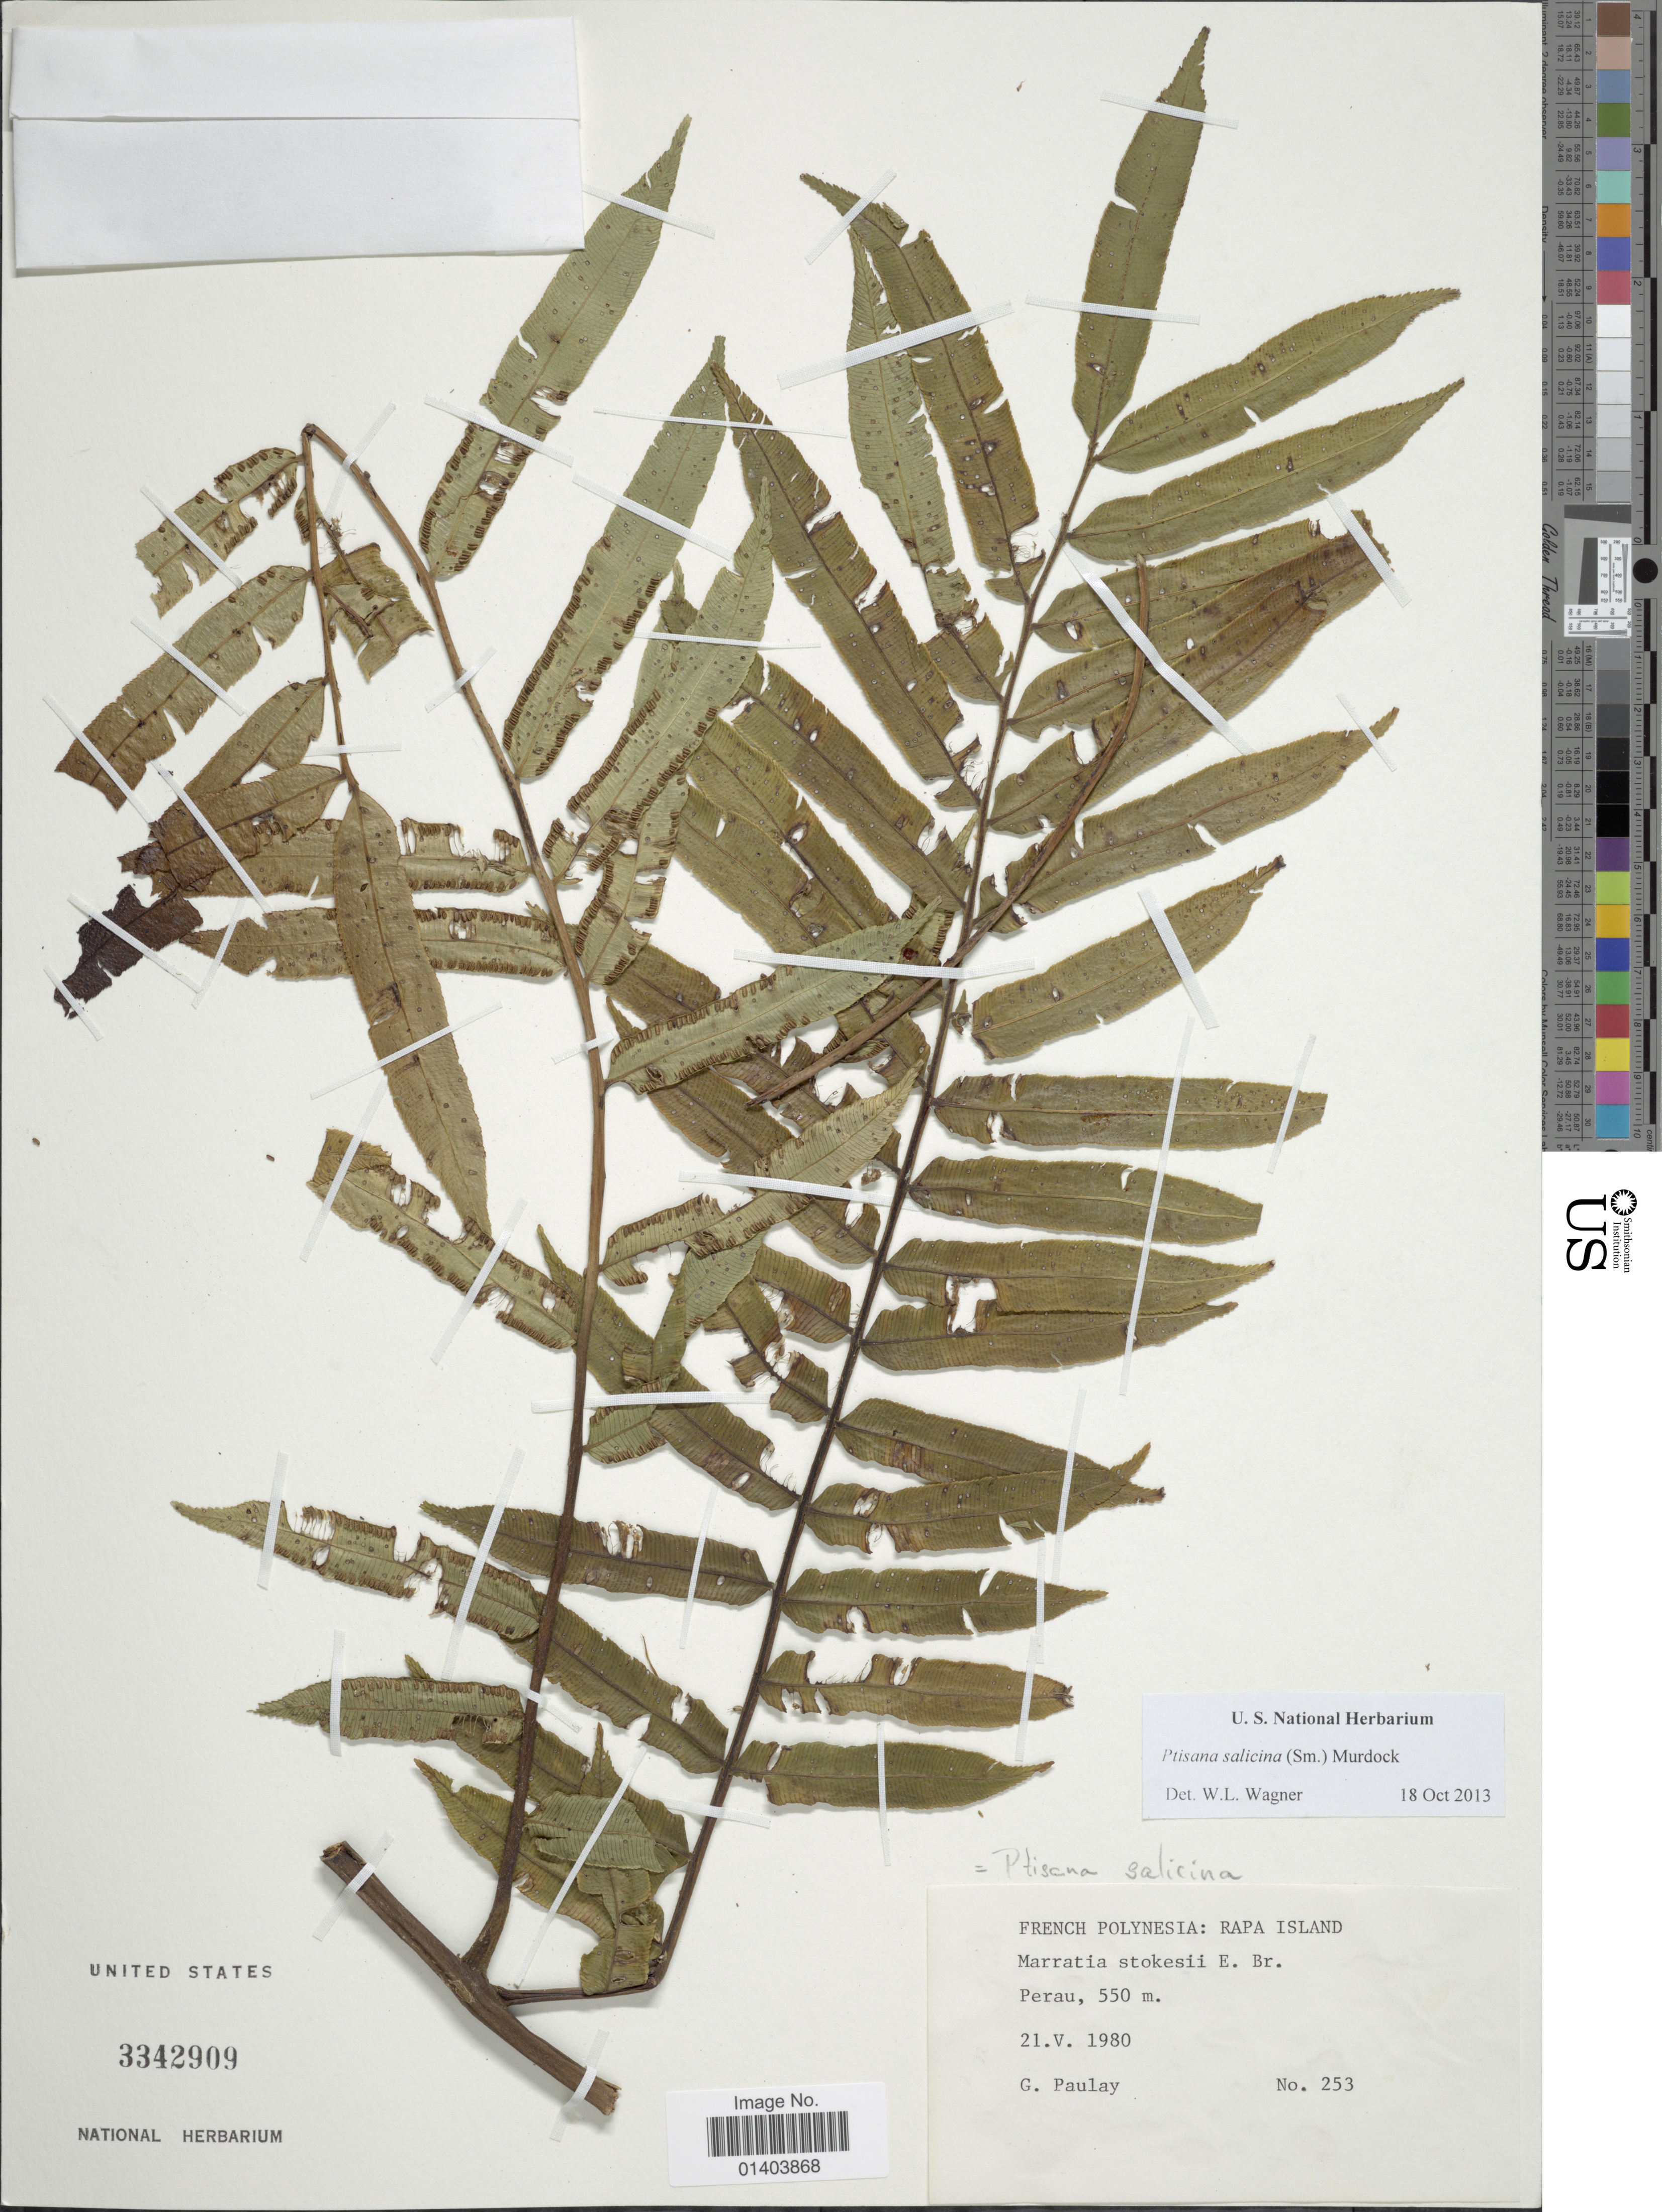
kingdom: Plantae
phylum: Tracheophyta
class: Polypodiopsida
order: Marattiales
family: Marattiaceae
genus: Ptisana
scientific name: Ptisana salicina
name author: (Sm.) Murdock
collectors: G. Paulay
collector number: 253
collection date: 1980-05-21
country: French Polynesia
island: Rapa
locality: Rapa island, Perau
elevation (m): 550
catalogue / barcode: US 3342909